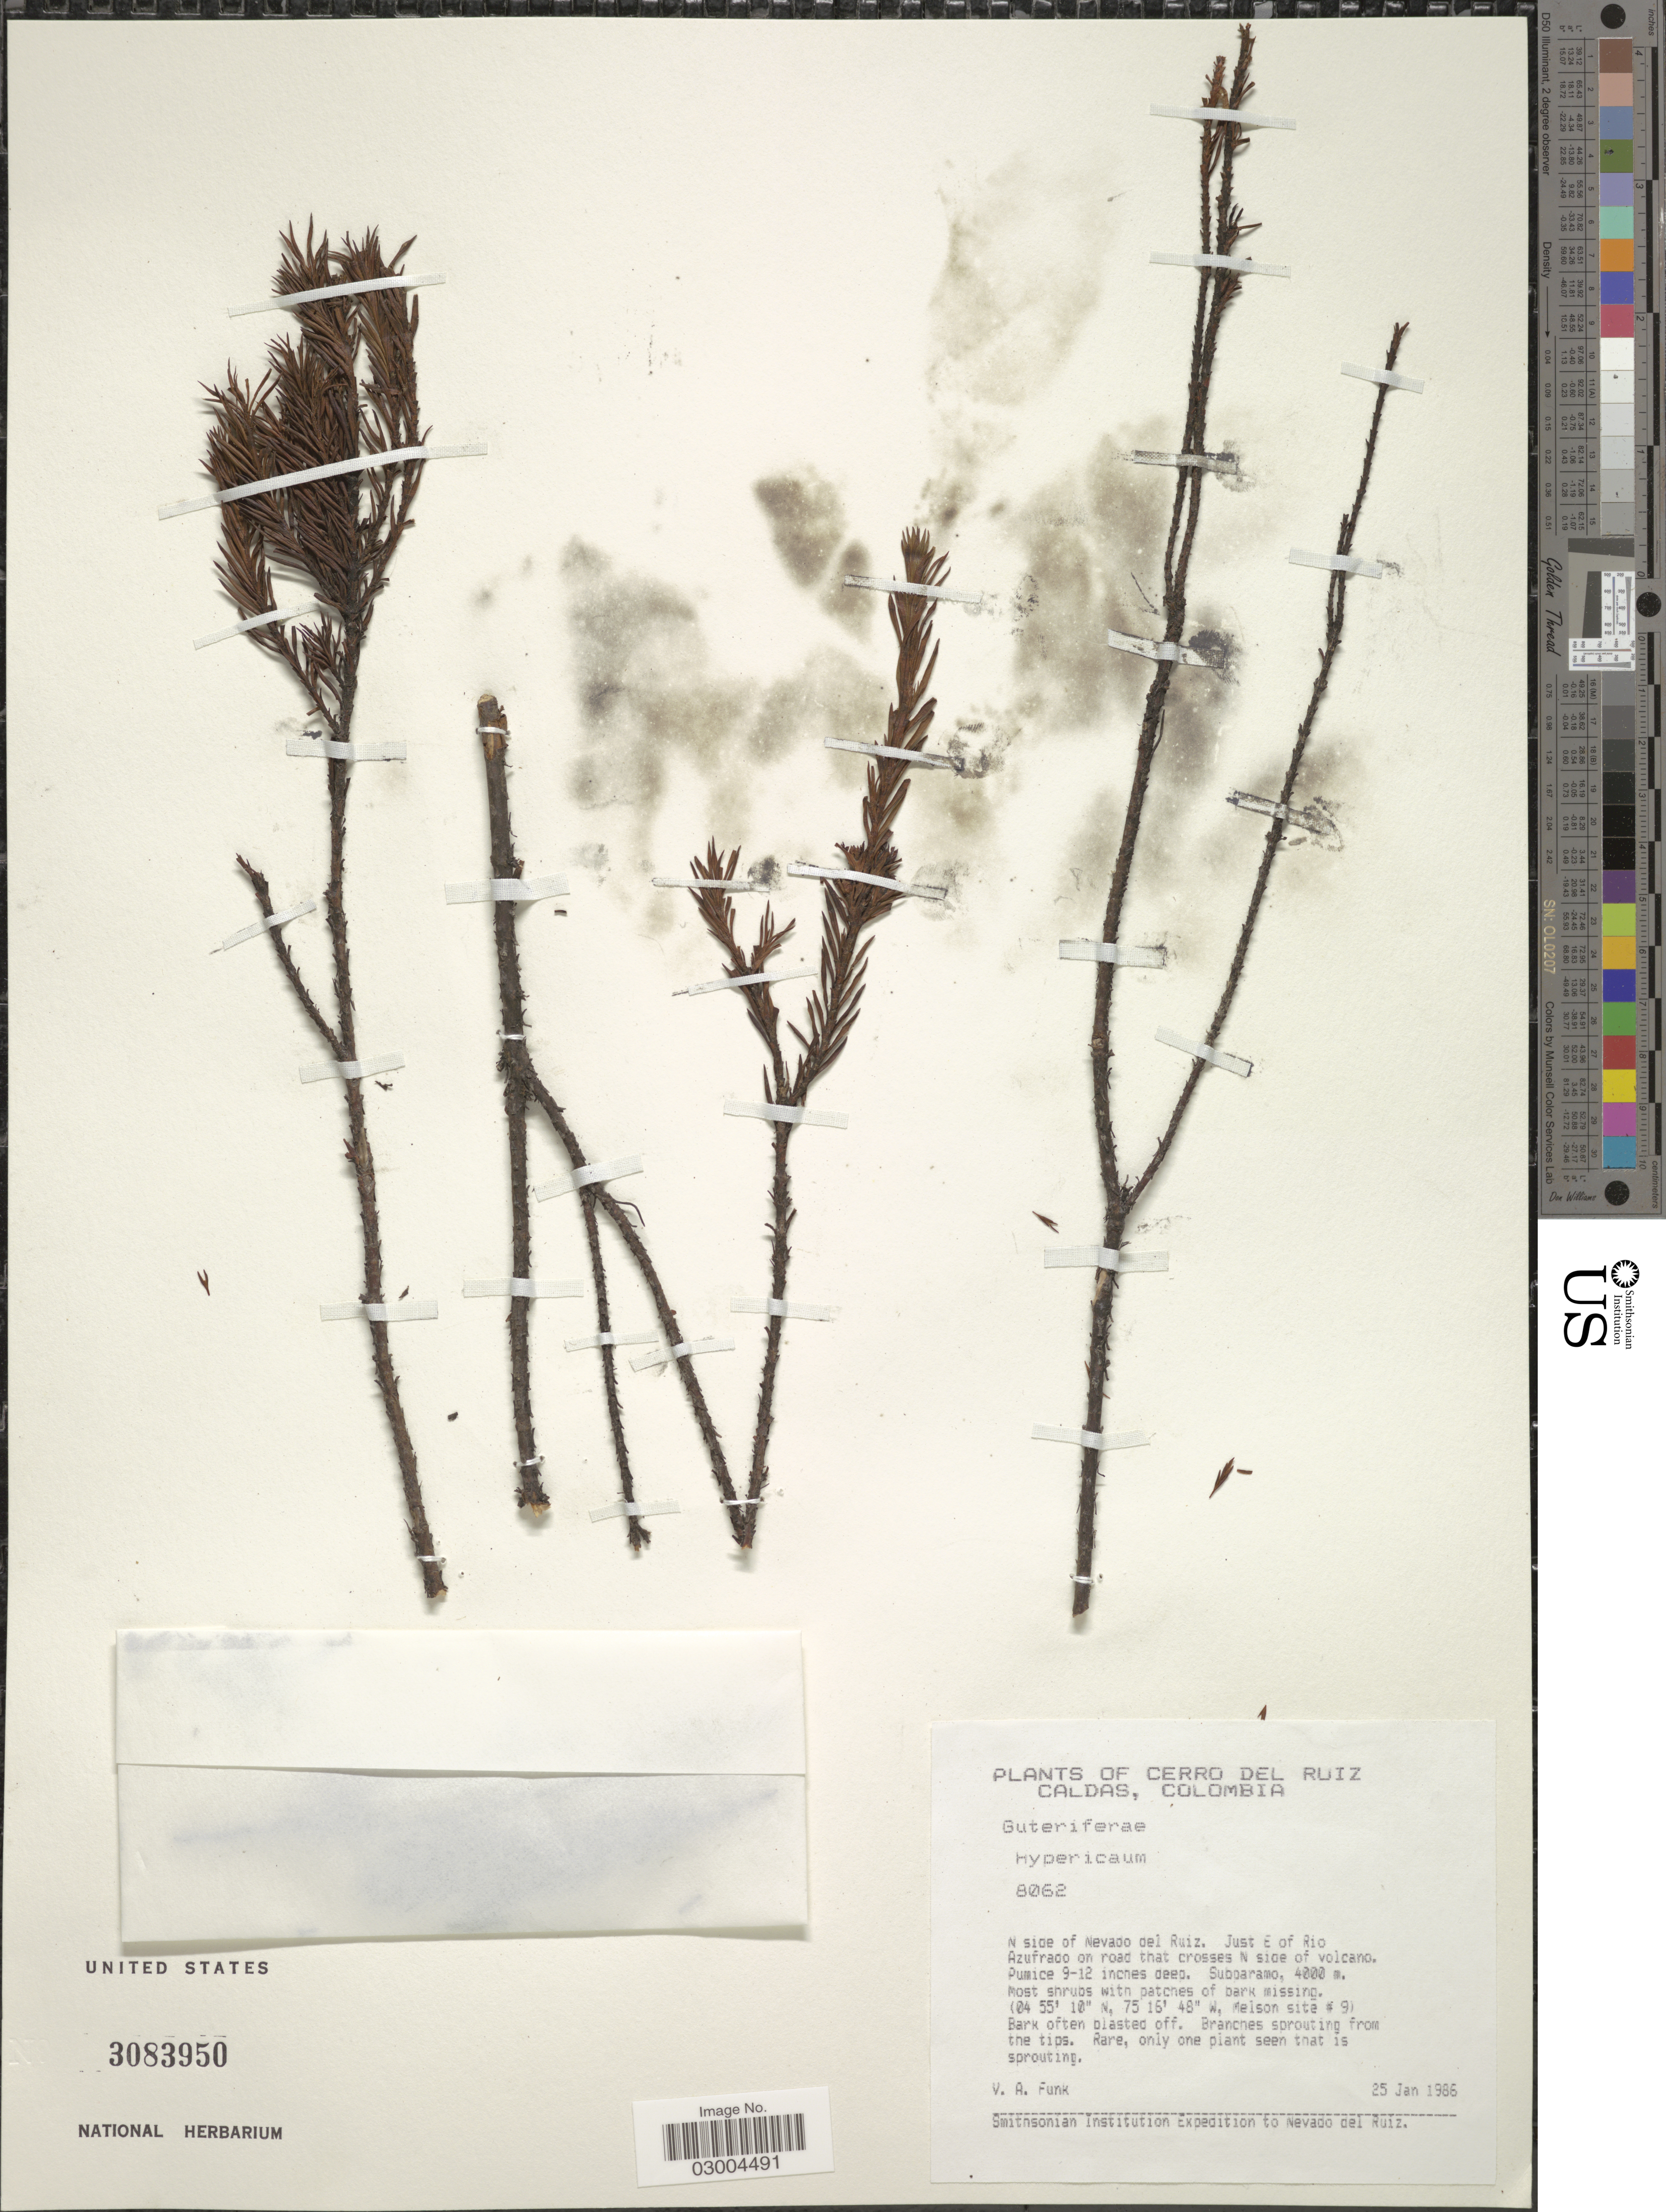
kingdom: Plantae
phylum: Tracheophyta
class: Magnoliopsida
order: Malpighiales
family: Hypericaceae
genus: Hypericum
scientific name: Hypericum sp.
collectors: V. Funk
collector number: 8062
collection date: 1986-01-25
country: Colombia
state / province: Caldas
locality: Cerro del Ruiz. N side of Nevado del Ruiz. Just E of Rio Azufrado on road that crosses N side of volcano. Melson site # 9.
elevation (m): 4000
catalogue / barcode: US 3083950